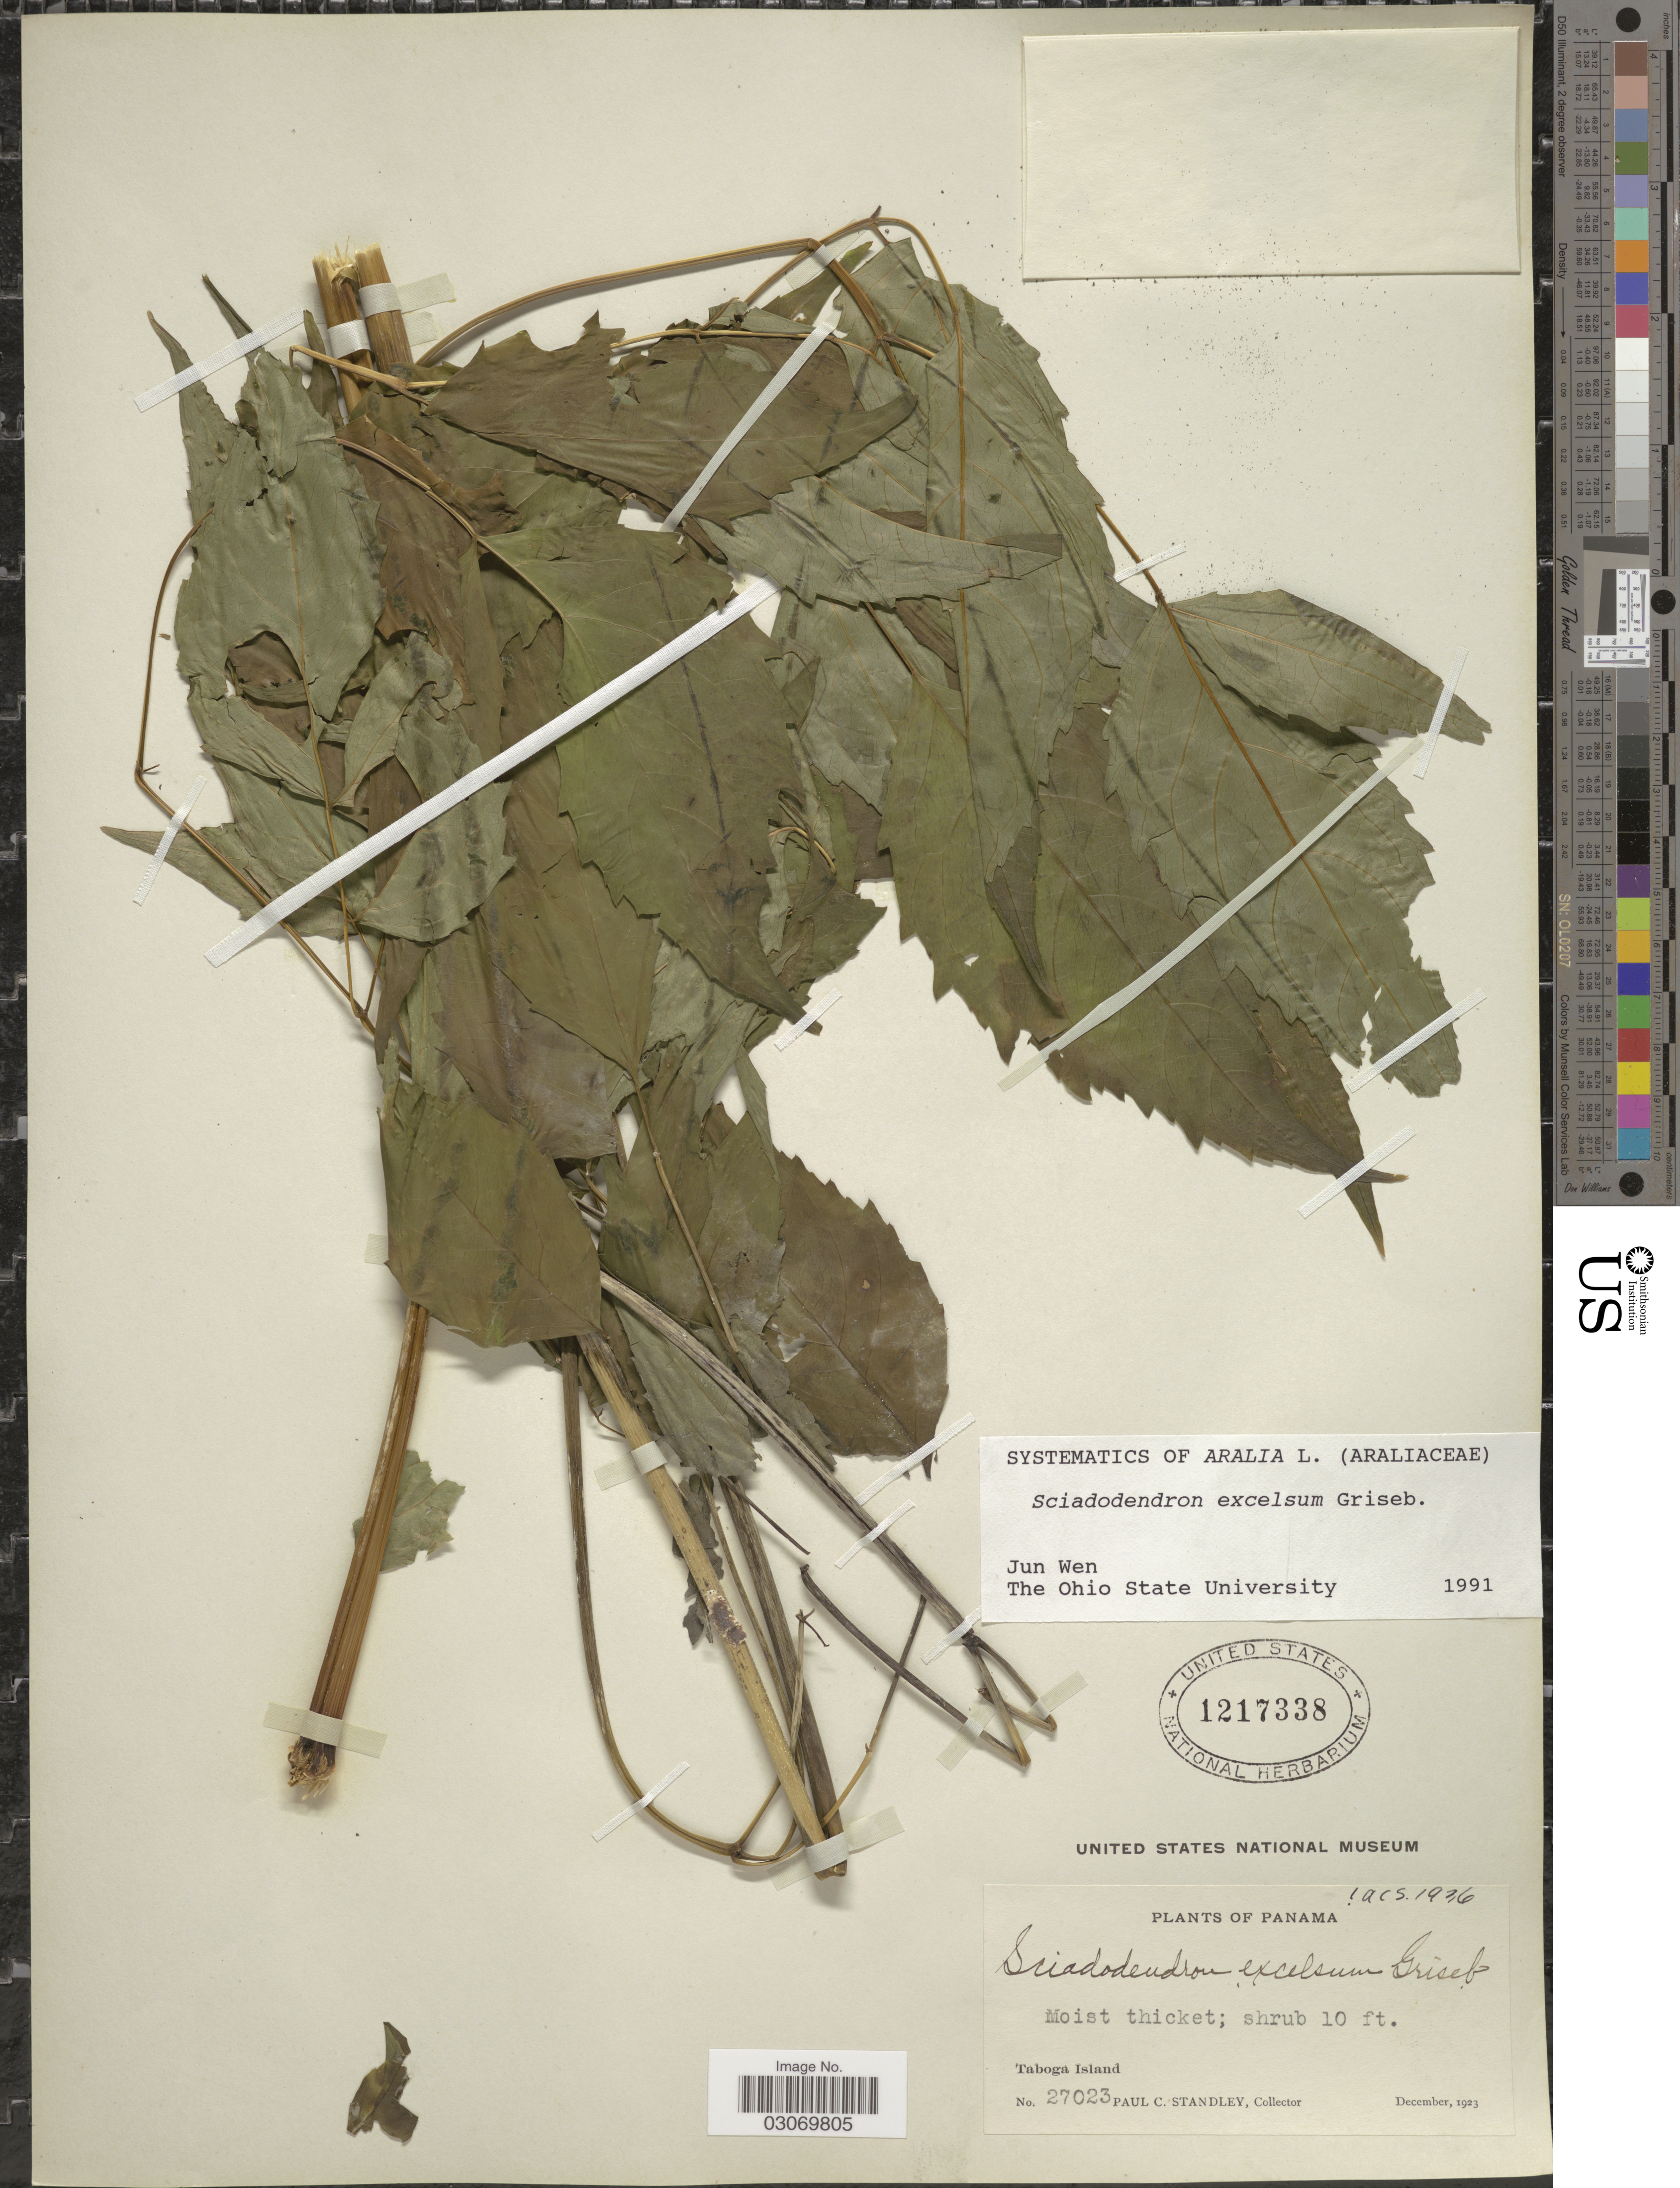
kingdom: Plantae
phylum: Tracheophyta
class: Magnoliopsida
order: Apiales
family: Araliaceae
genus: Sciadodendron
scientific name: Sciadodendron sp.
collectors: P. C. Standley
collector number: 27023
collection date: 1923-12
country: Panama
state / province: Panamá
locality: Taboga Island.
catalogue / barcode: US 1217338